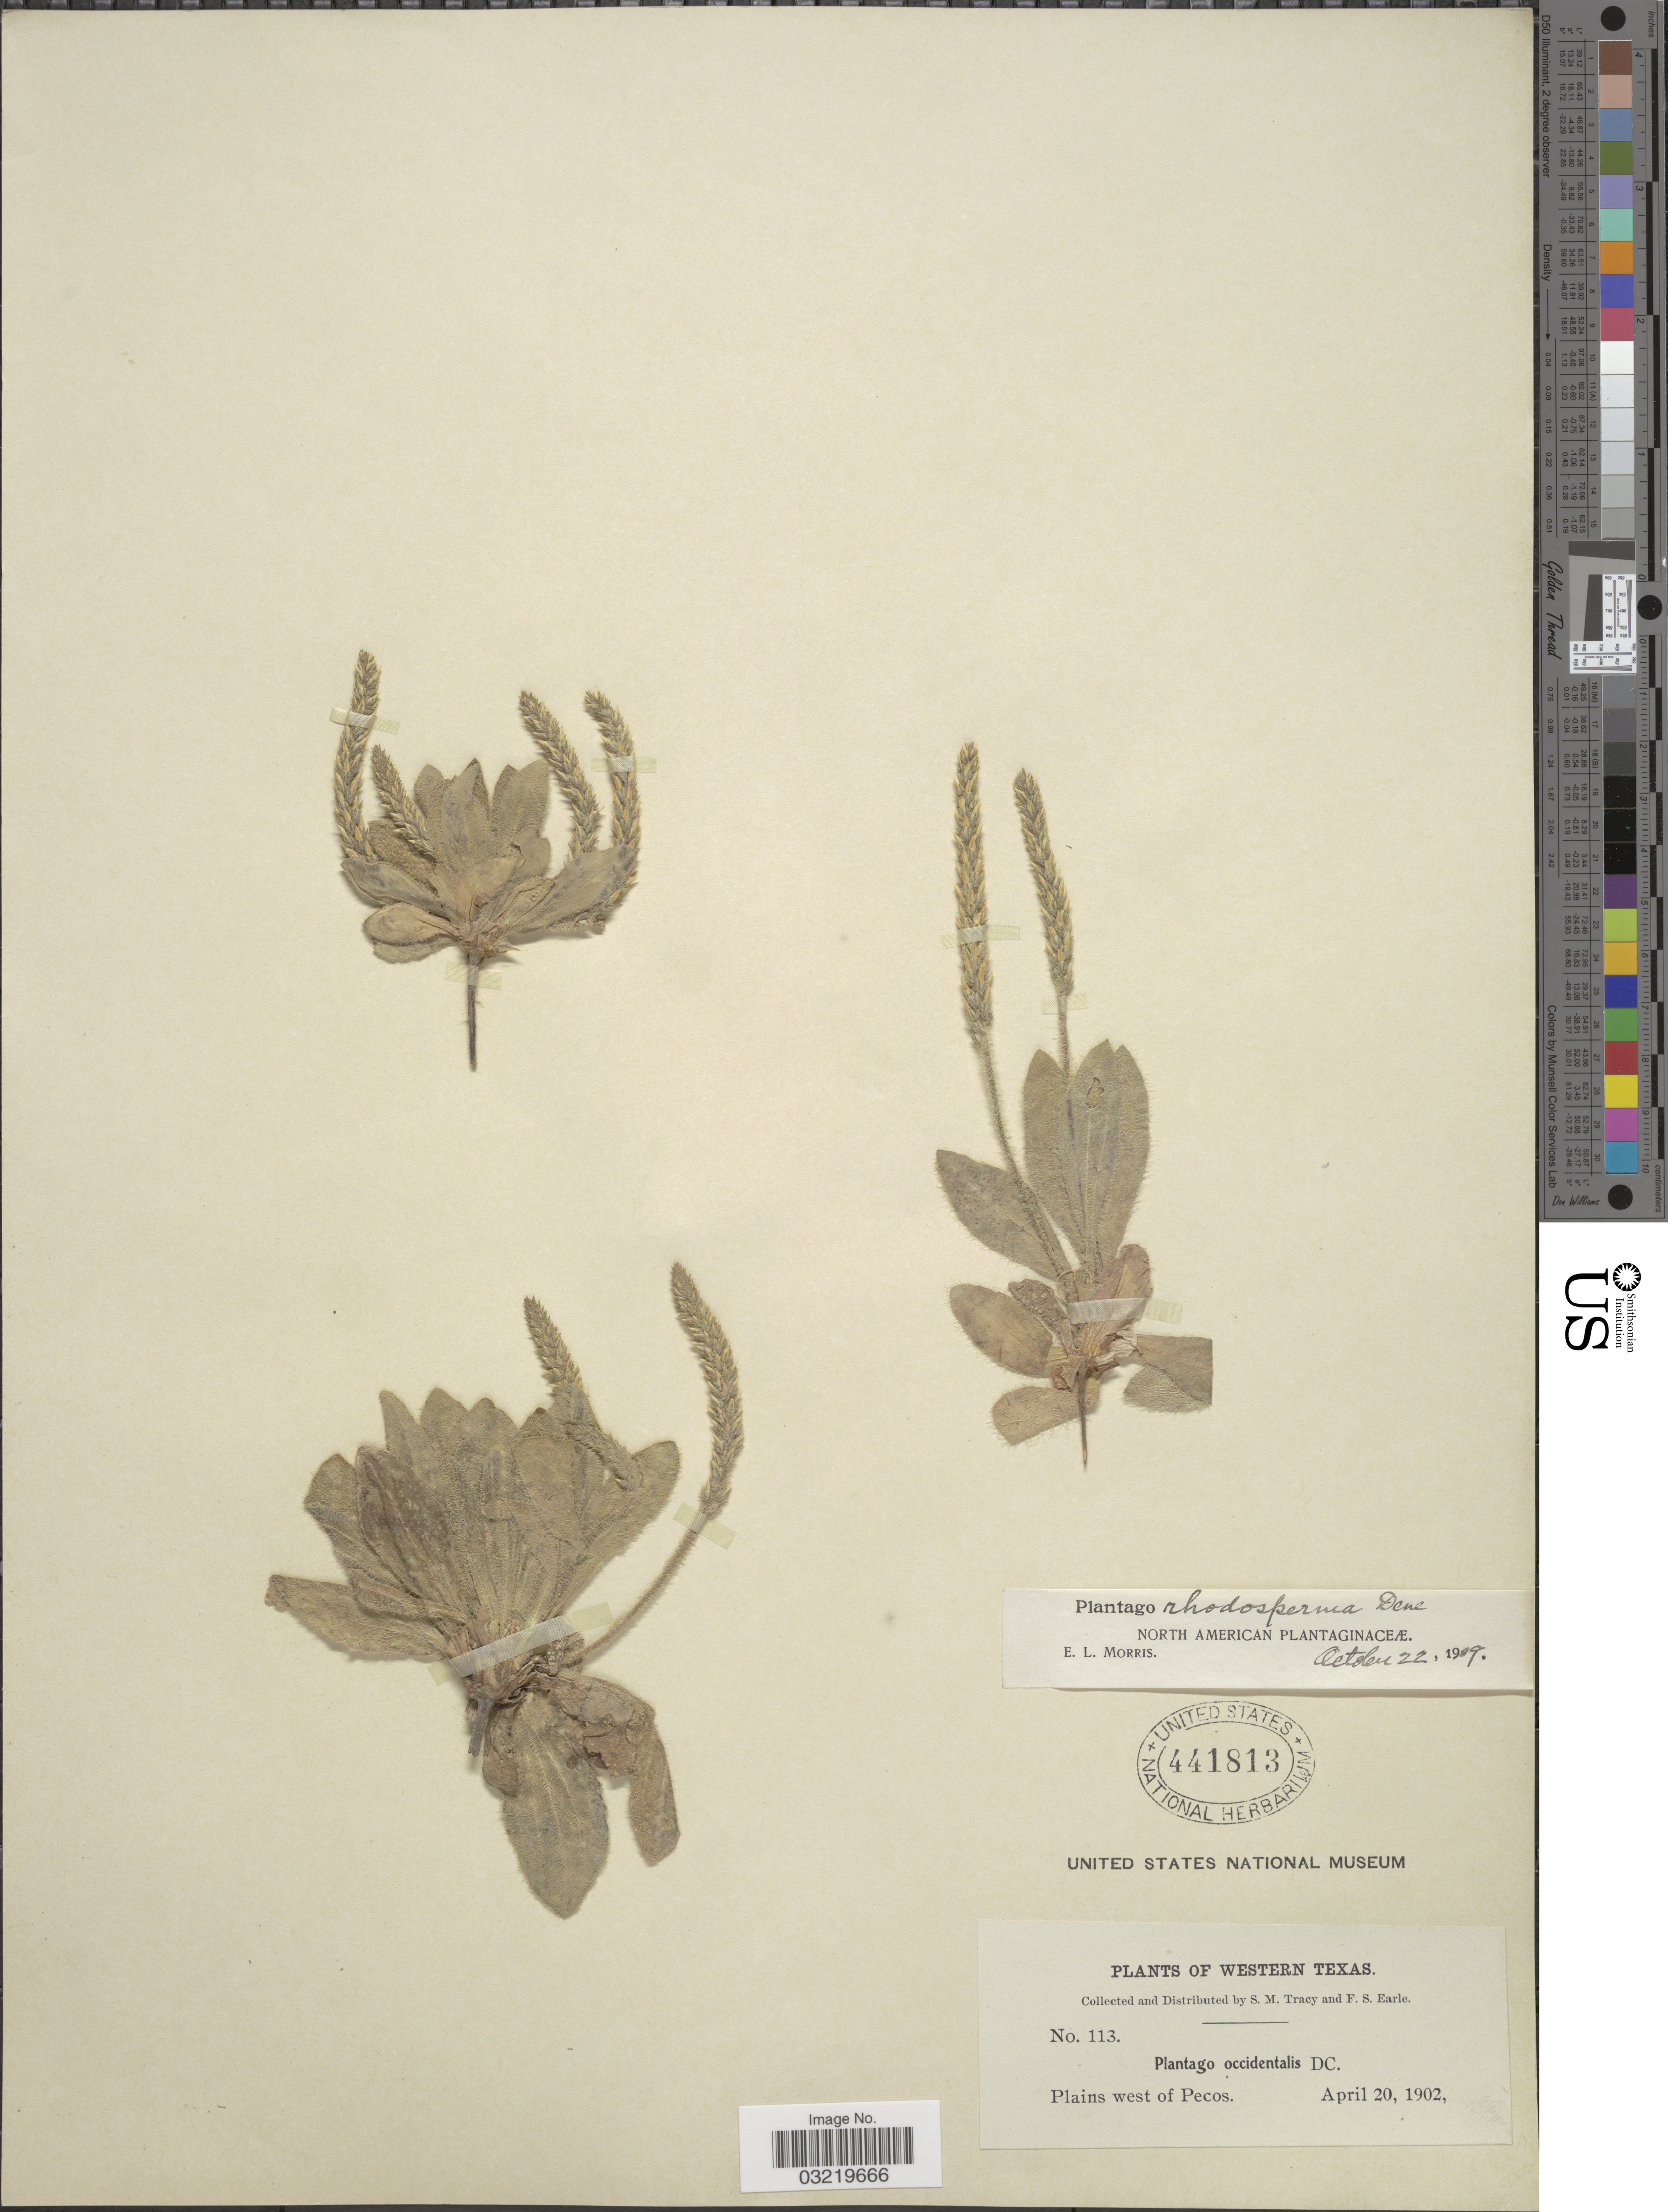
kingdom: Plantae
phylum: Tracheophyta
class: Magnoliopsida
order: Lamiales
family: Plantaginaceae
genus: Plantago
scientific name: Plantago rhodosperma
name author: Decne.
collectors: S. M. Tracy & F. S. Earle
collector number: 113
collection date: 1902-04-20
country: United States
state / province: Texas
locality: Western Texas. Plains west of Pecos.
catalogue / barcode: US 441813